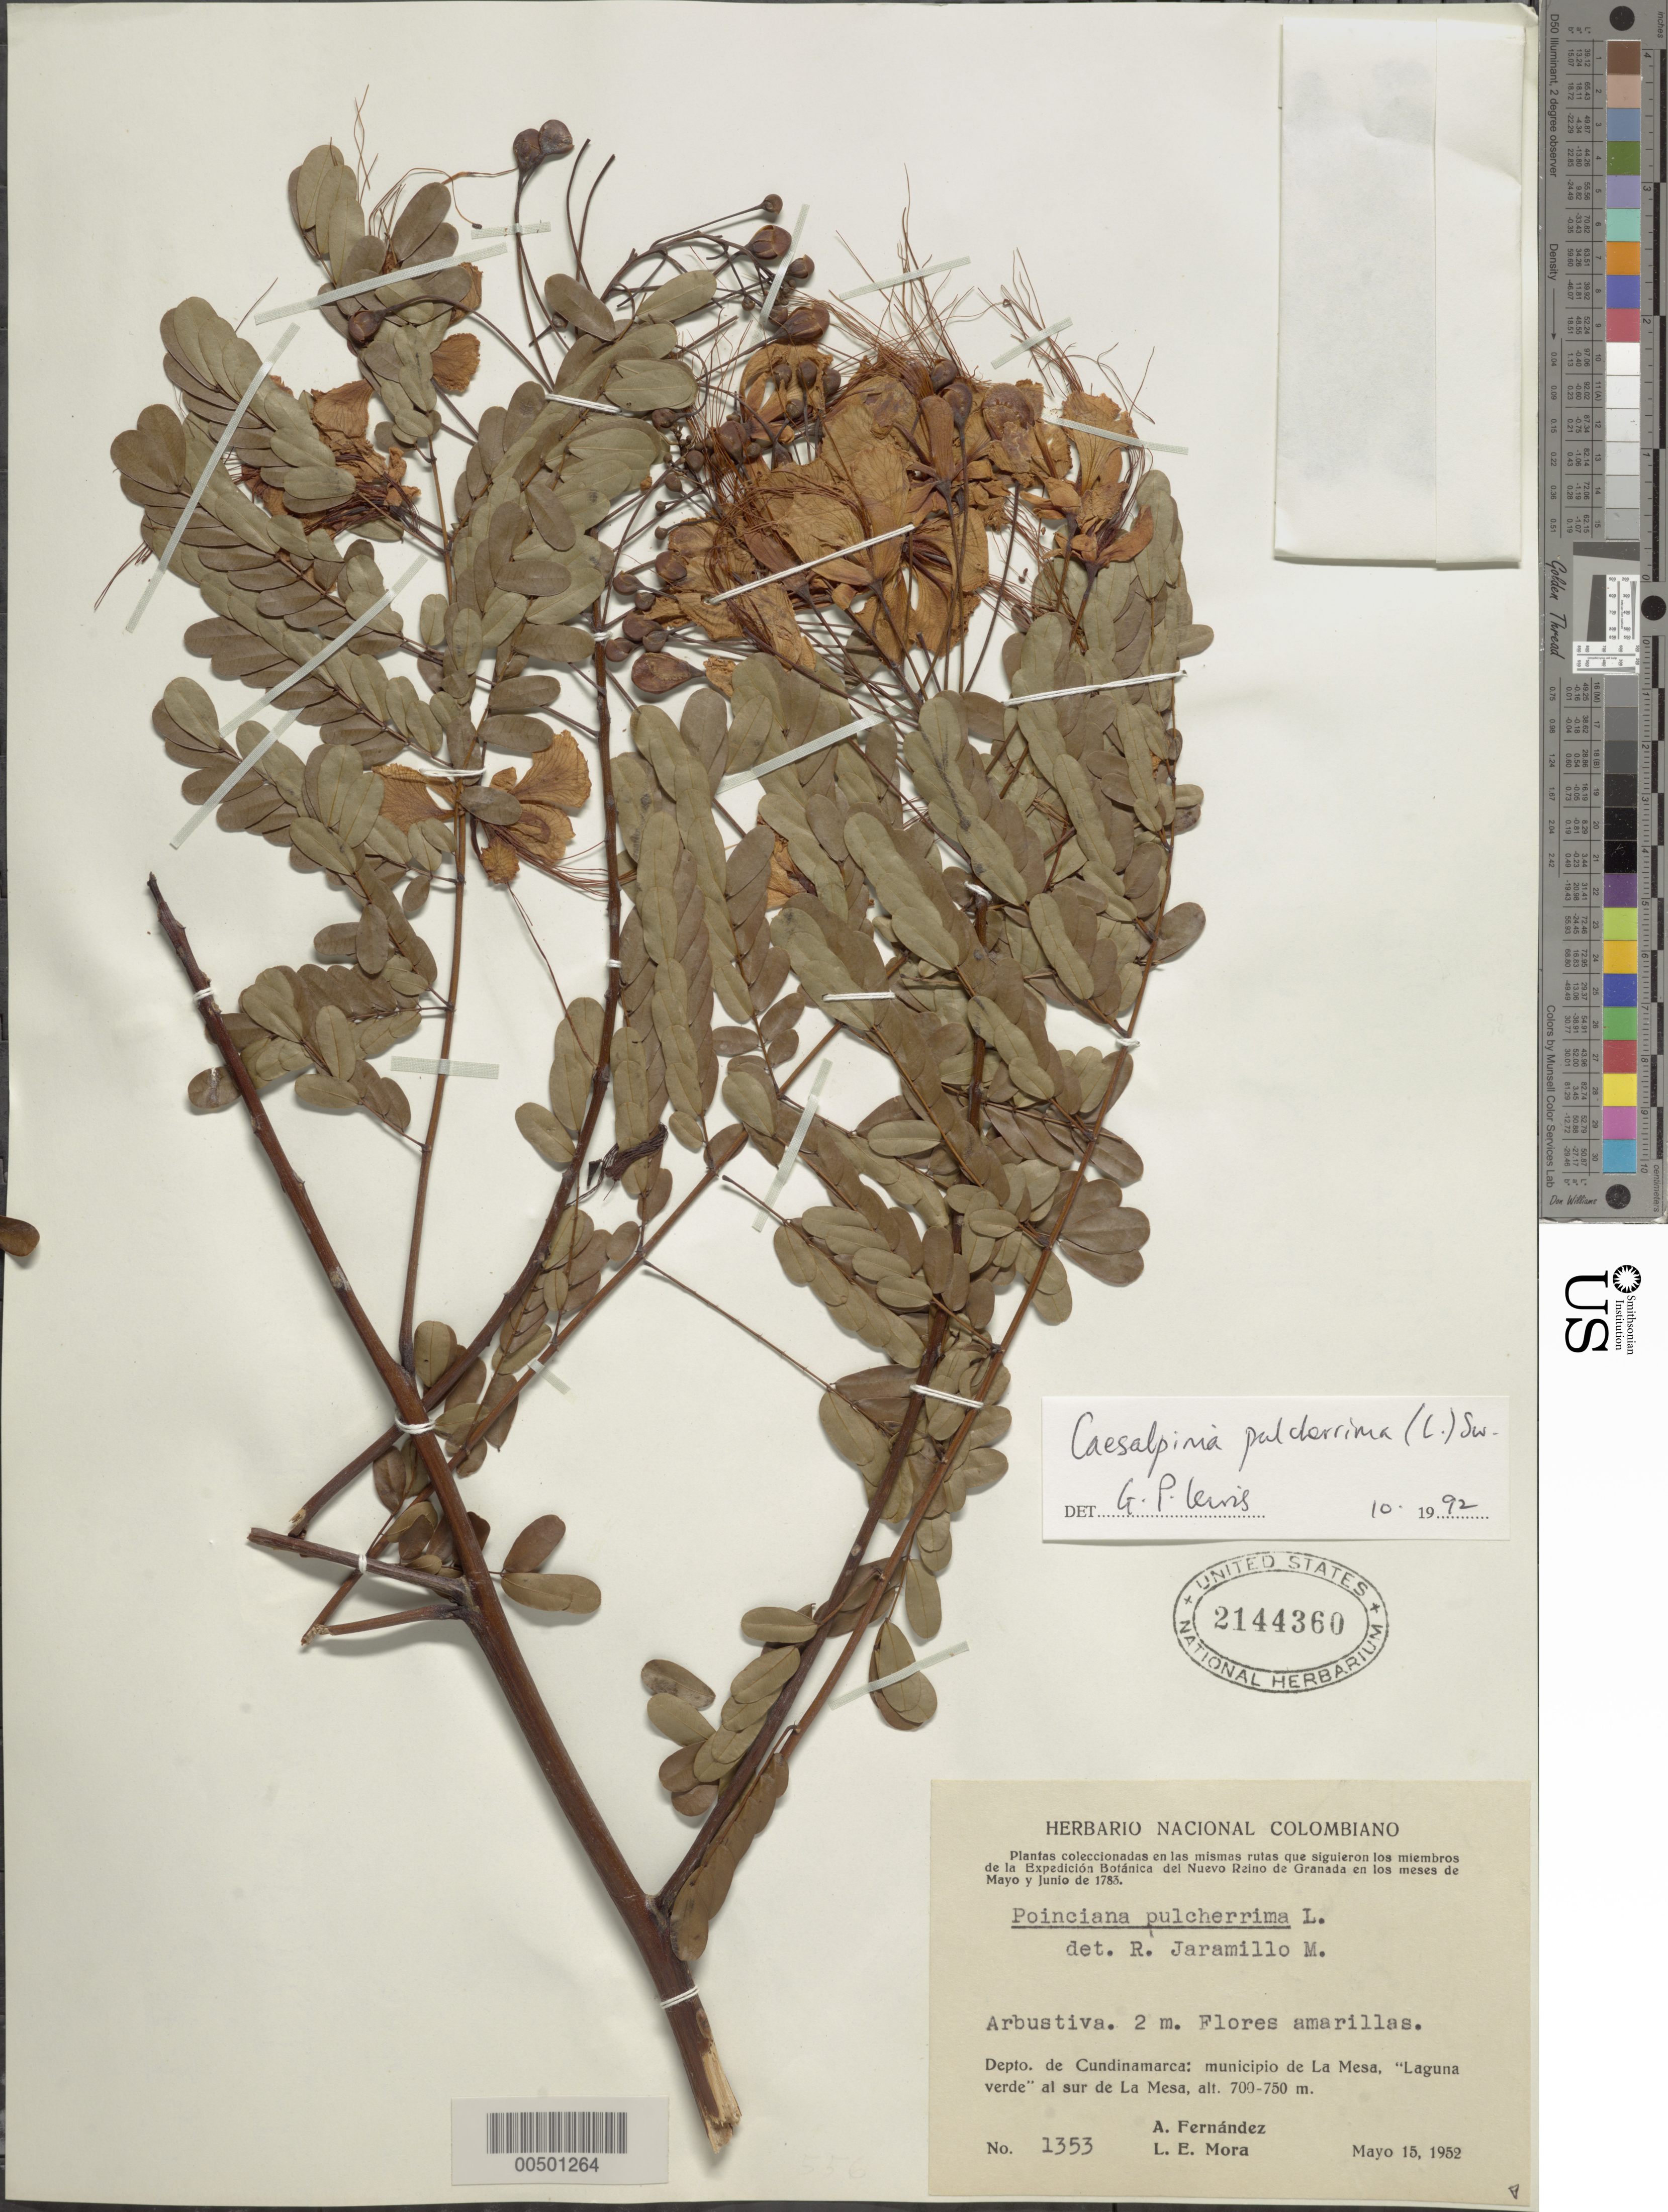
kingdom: Plantae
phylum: Tracheophyta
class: Magnoliopsida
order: Fabales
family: Fabaceae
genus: Caesalpinia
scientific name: Caesalpinia pulcherrima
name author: (L.) Sw.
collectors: Á. Fernández & L. E. Mora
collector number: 1353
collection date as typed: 15 May 1952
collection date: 1952-05-15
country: Colombia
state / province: Cundinamarca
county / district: La Mesa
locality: "Laguna Verde" al sur de La Mesa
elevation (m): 700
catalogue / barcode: US 2144360